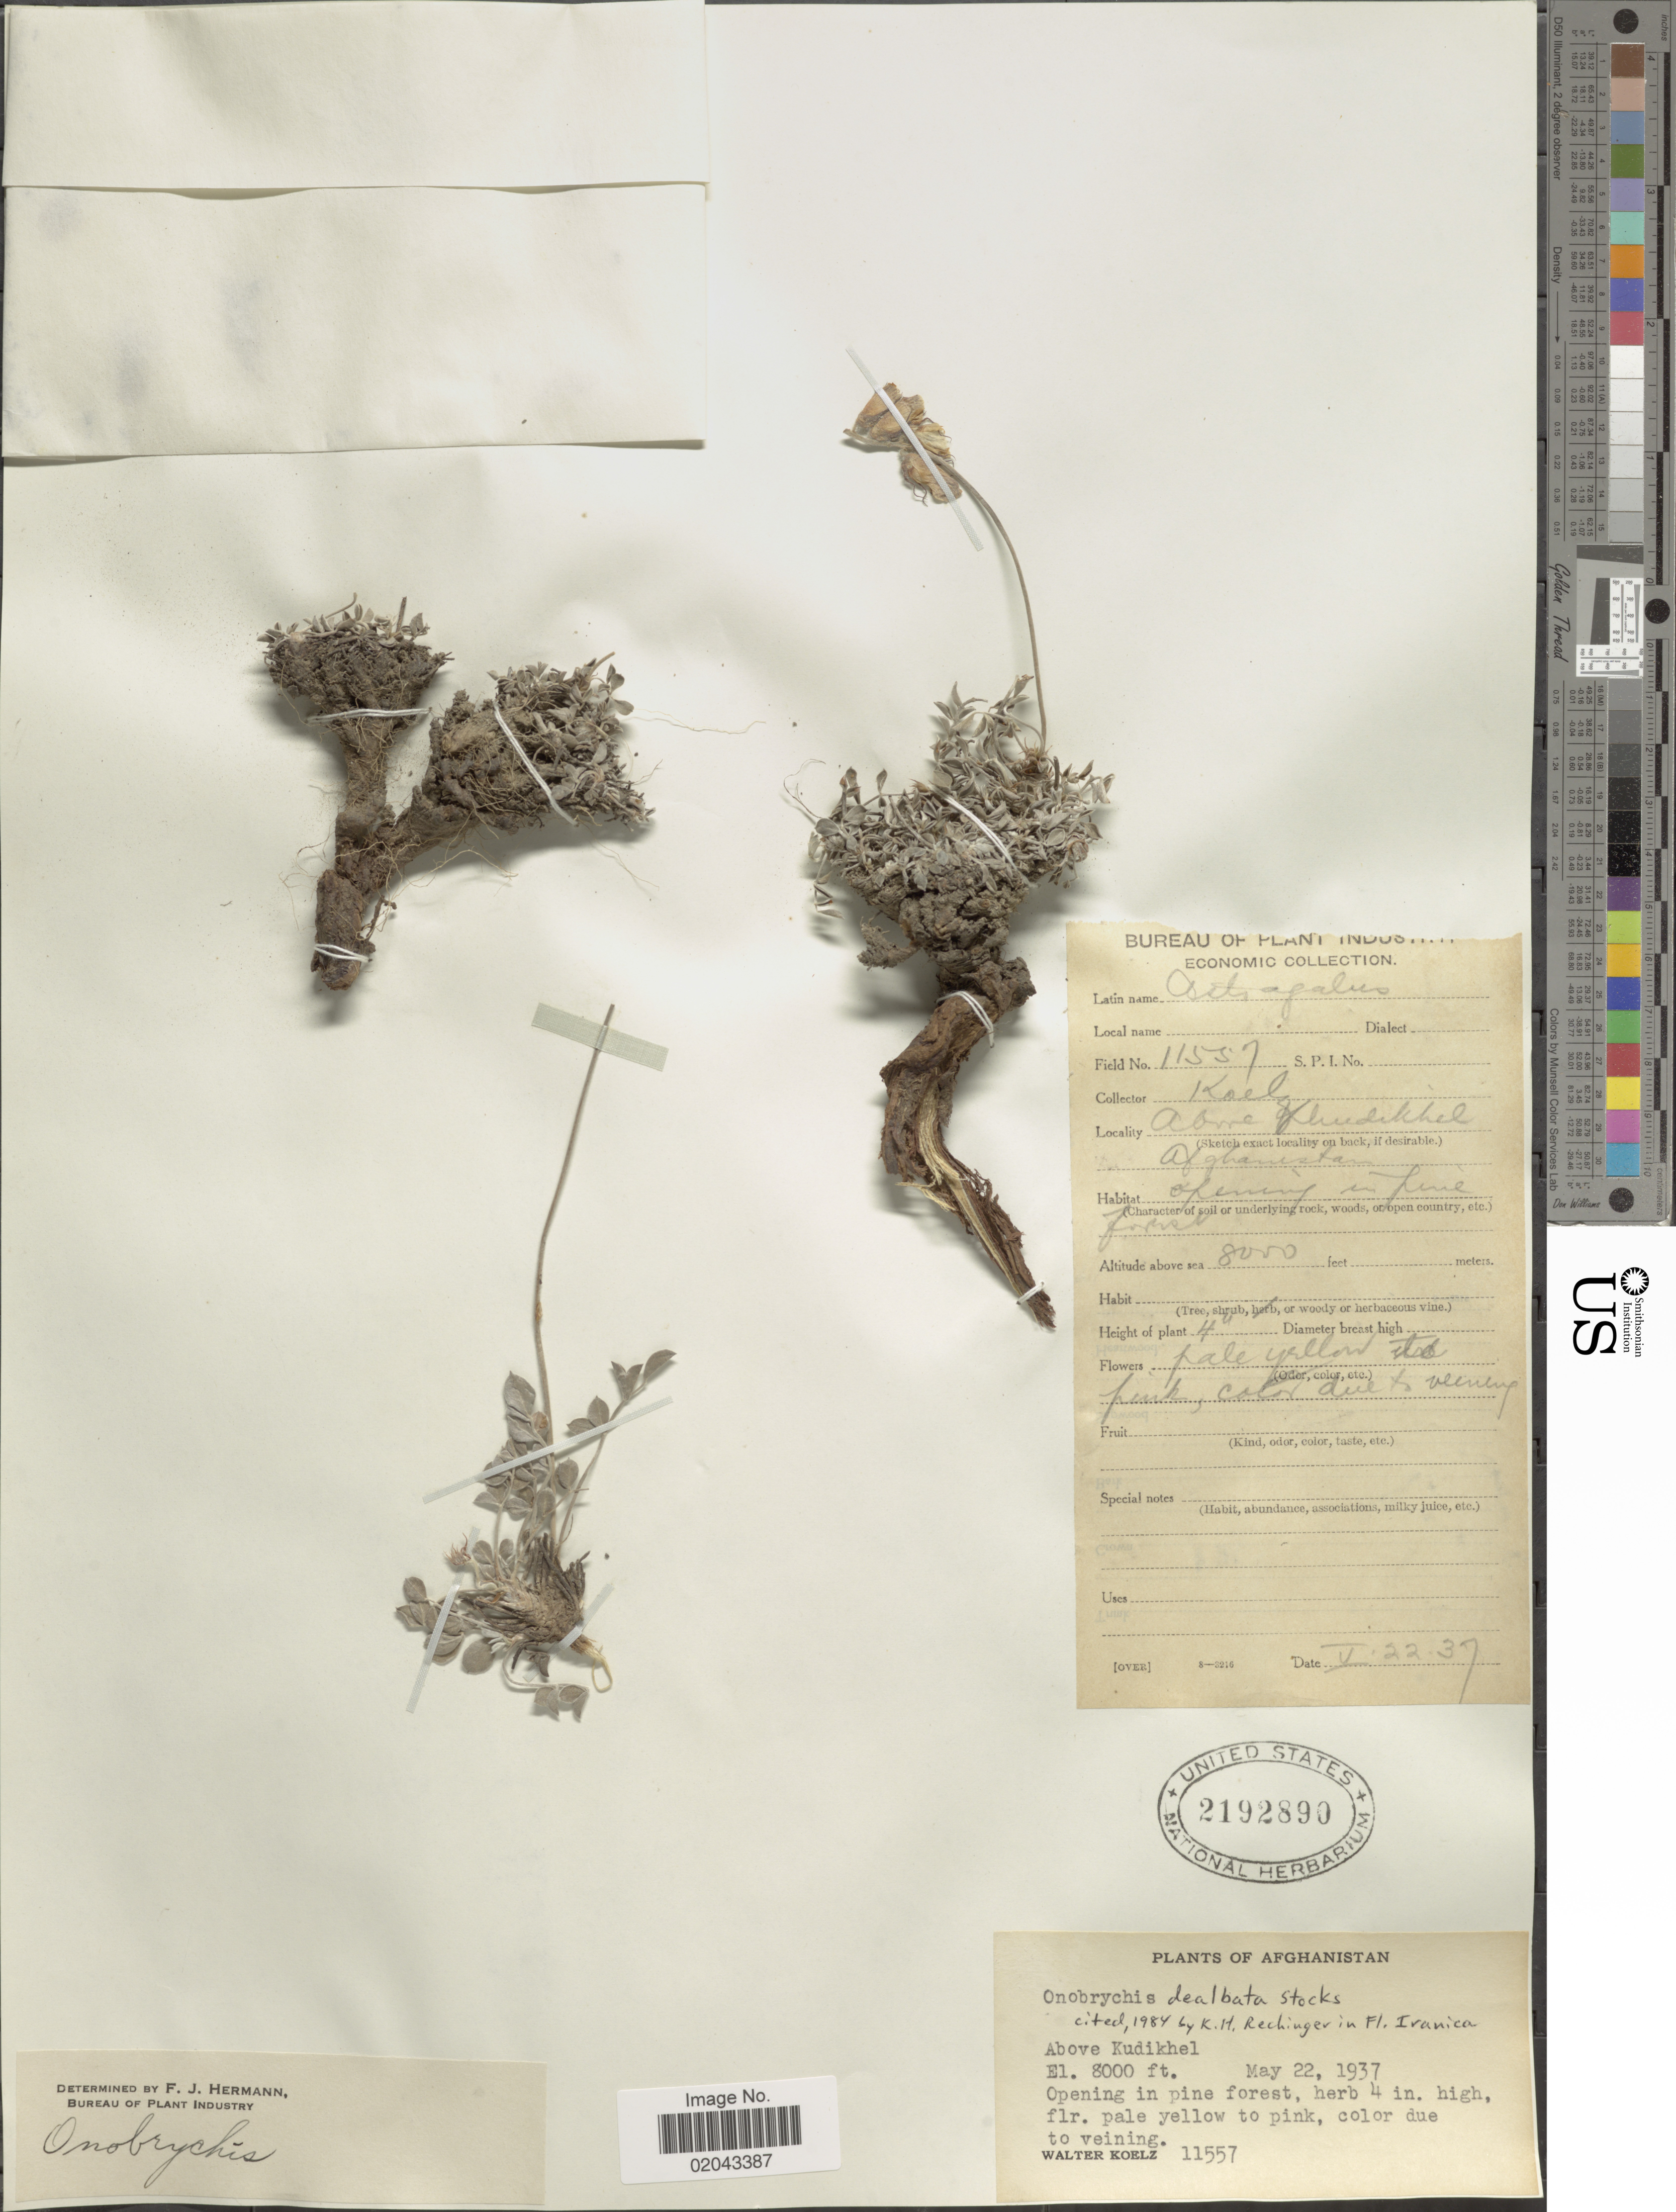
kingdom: Plantae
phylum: Tracheophyta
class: Magnoliopsida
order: Fabales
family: Fabaceae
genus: Onobrychis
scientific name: Onobrychis dealbata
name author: Stocks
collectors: W. N. Koelz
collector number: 11557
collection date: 1937-05-22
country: Afghanistan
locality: Above Kudikhel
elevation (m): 2438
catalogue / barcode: US 2192890